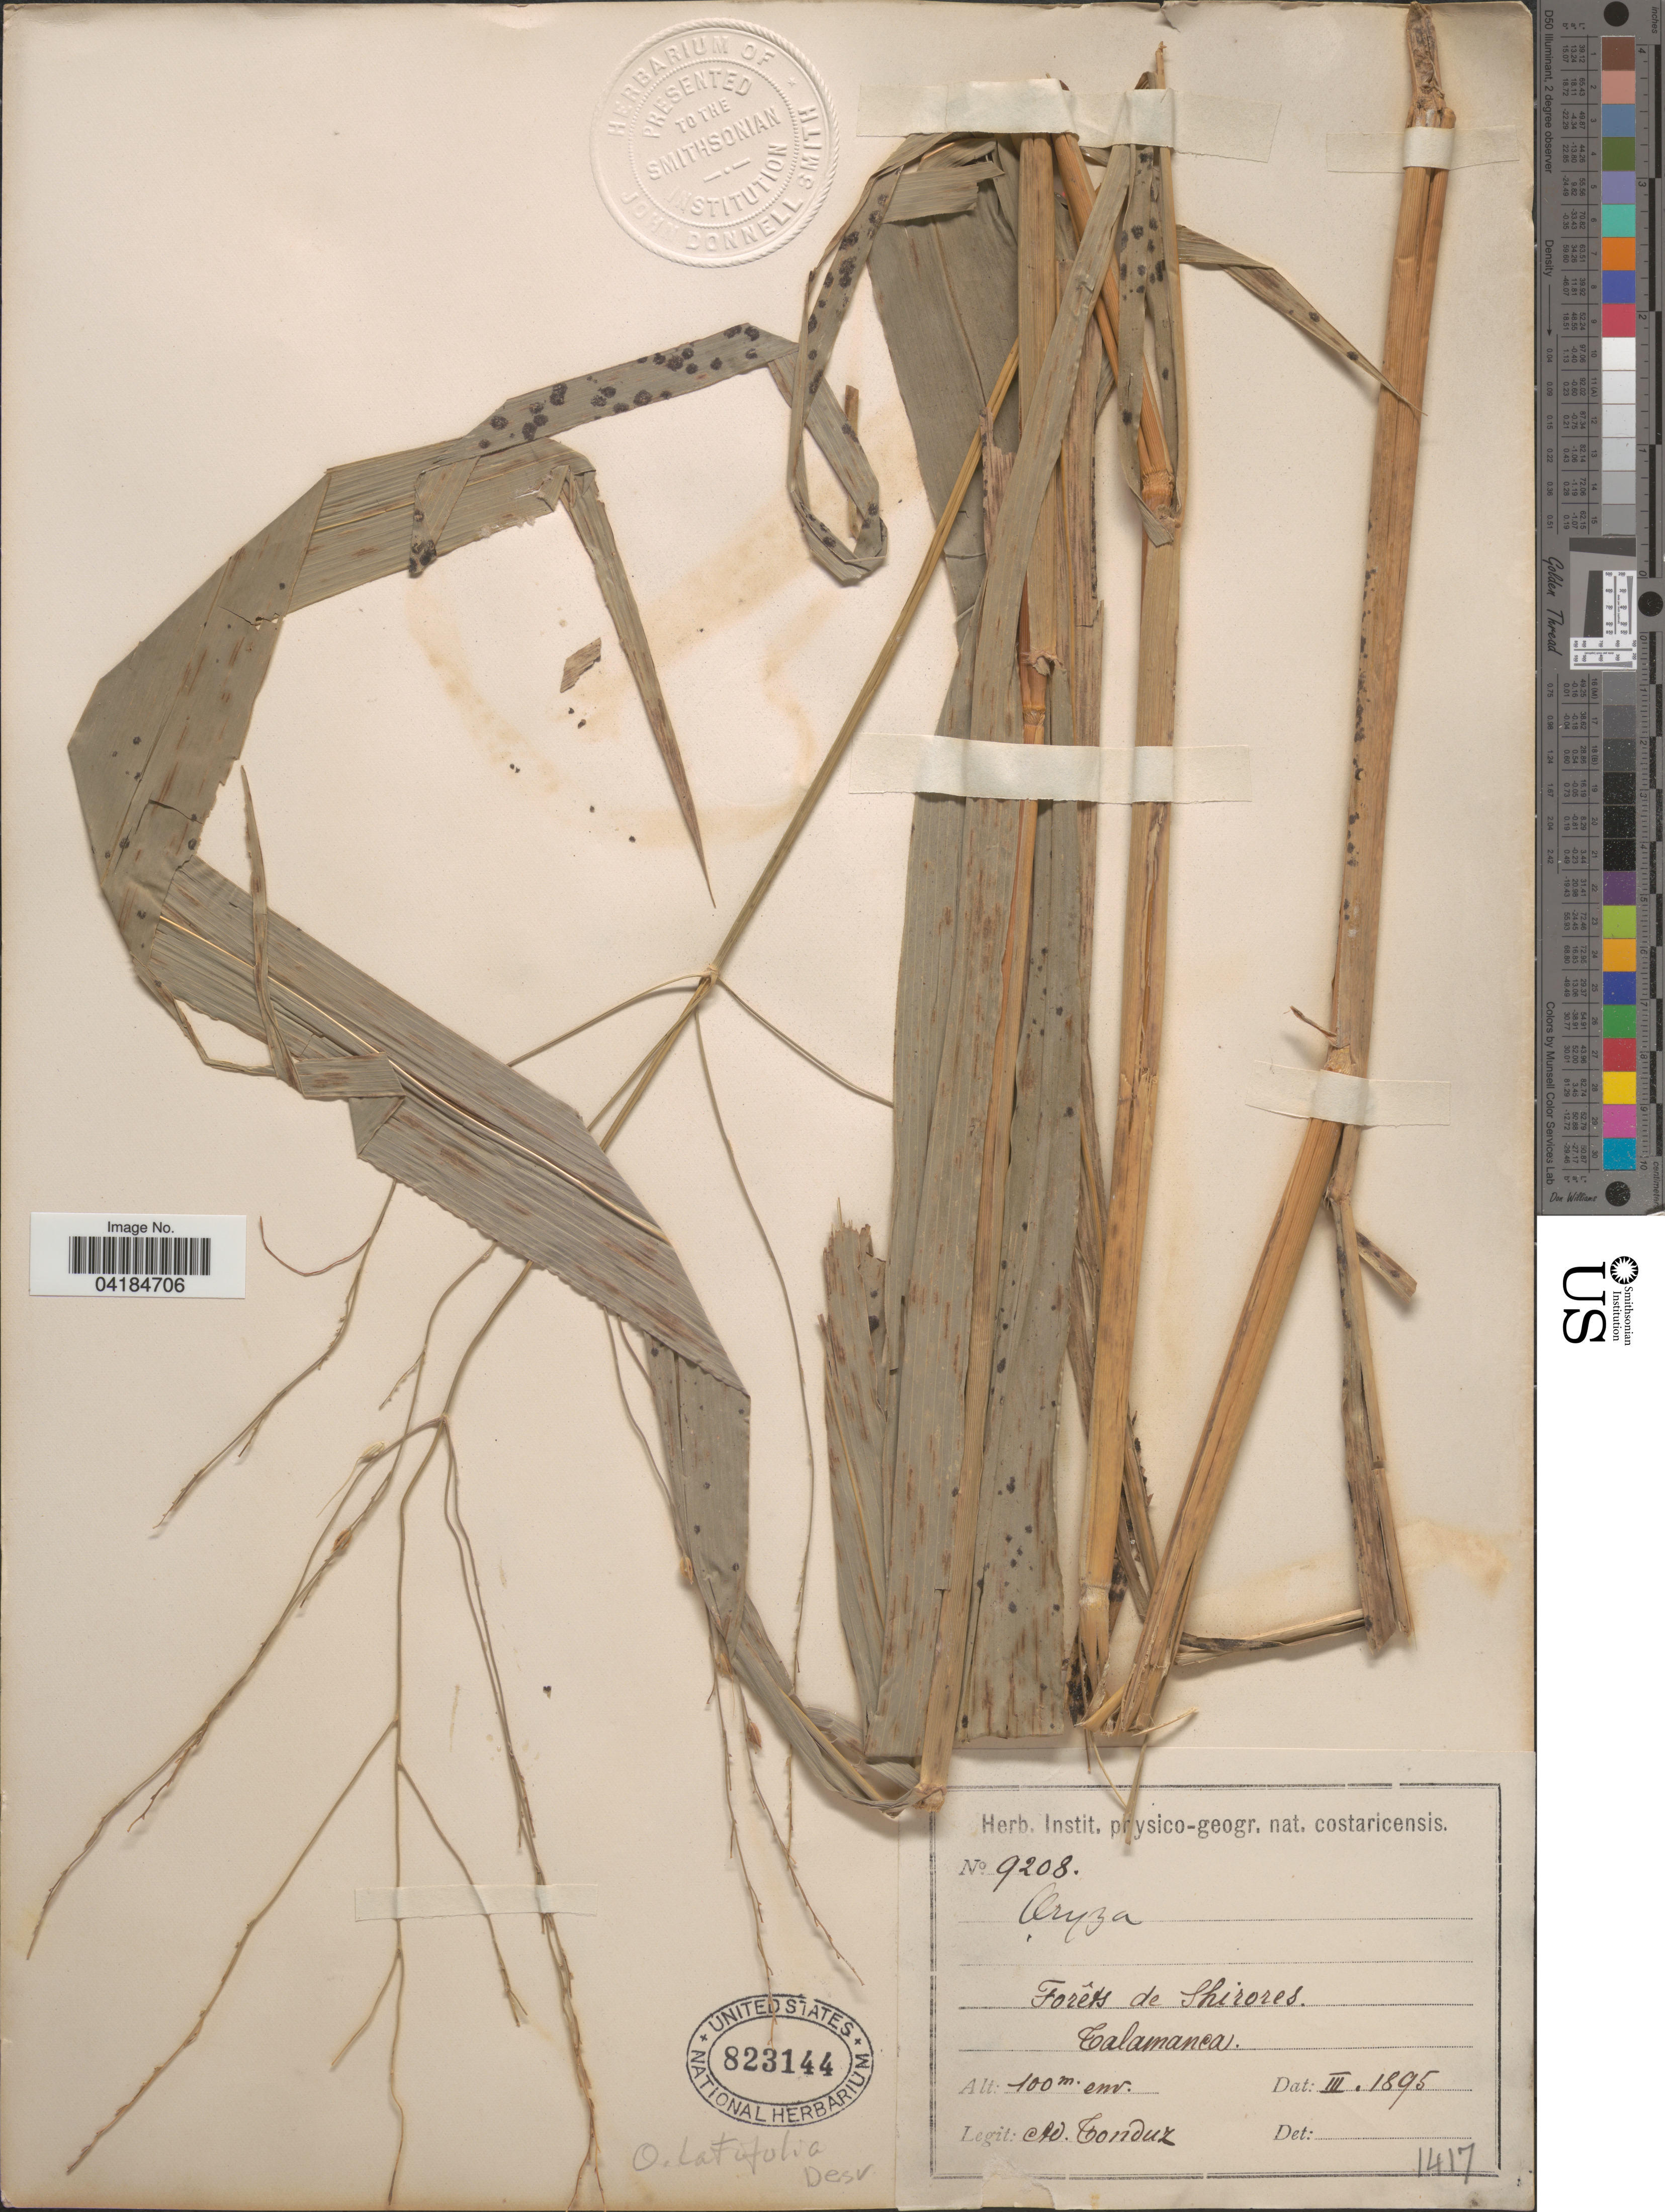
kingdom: Plantae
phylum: Tracheophyta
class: Liliopsida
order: Poales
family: Poaceae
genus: Oryza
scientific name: Oryza latifolia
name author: Desv.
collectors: A. Tonduz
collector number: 9208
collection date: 1895-02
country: Costa Rica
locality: Forêts de Shirores. Talamanca.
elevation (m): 100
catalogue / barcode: US 823144